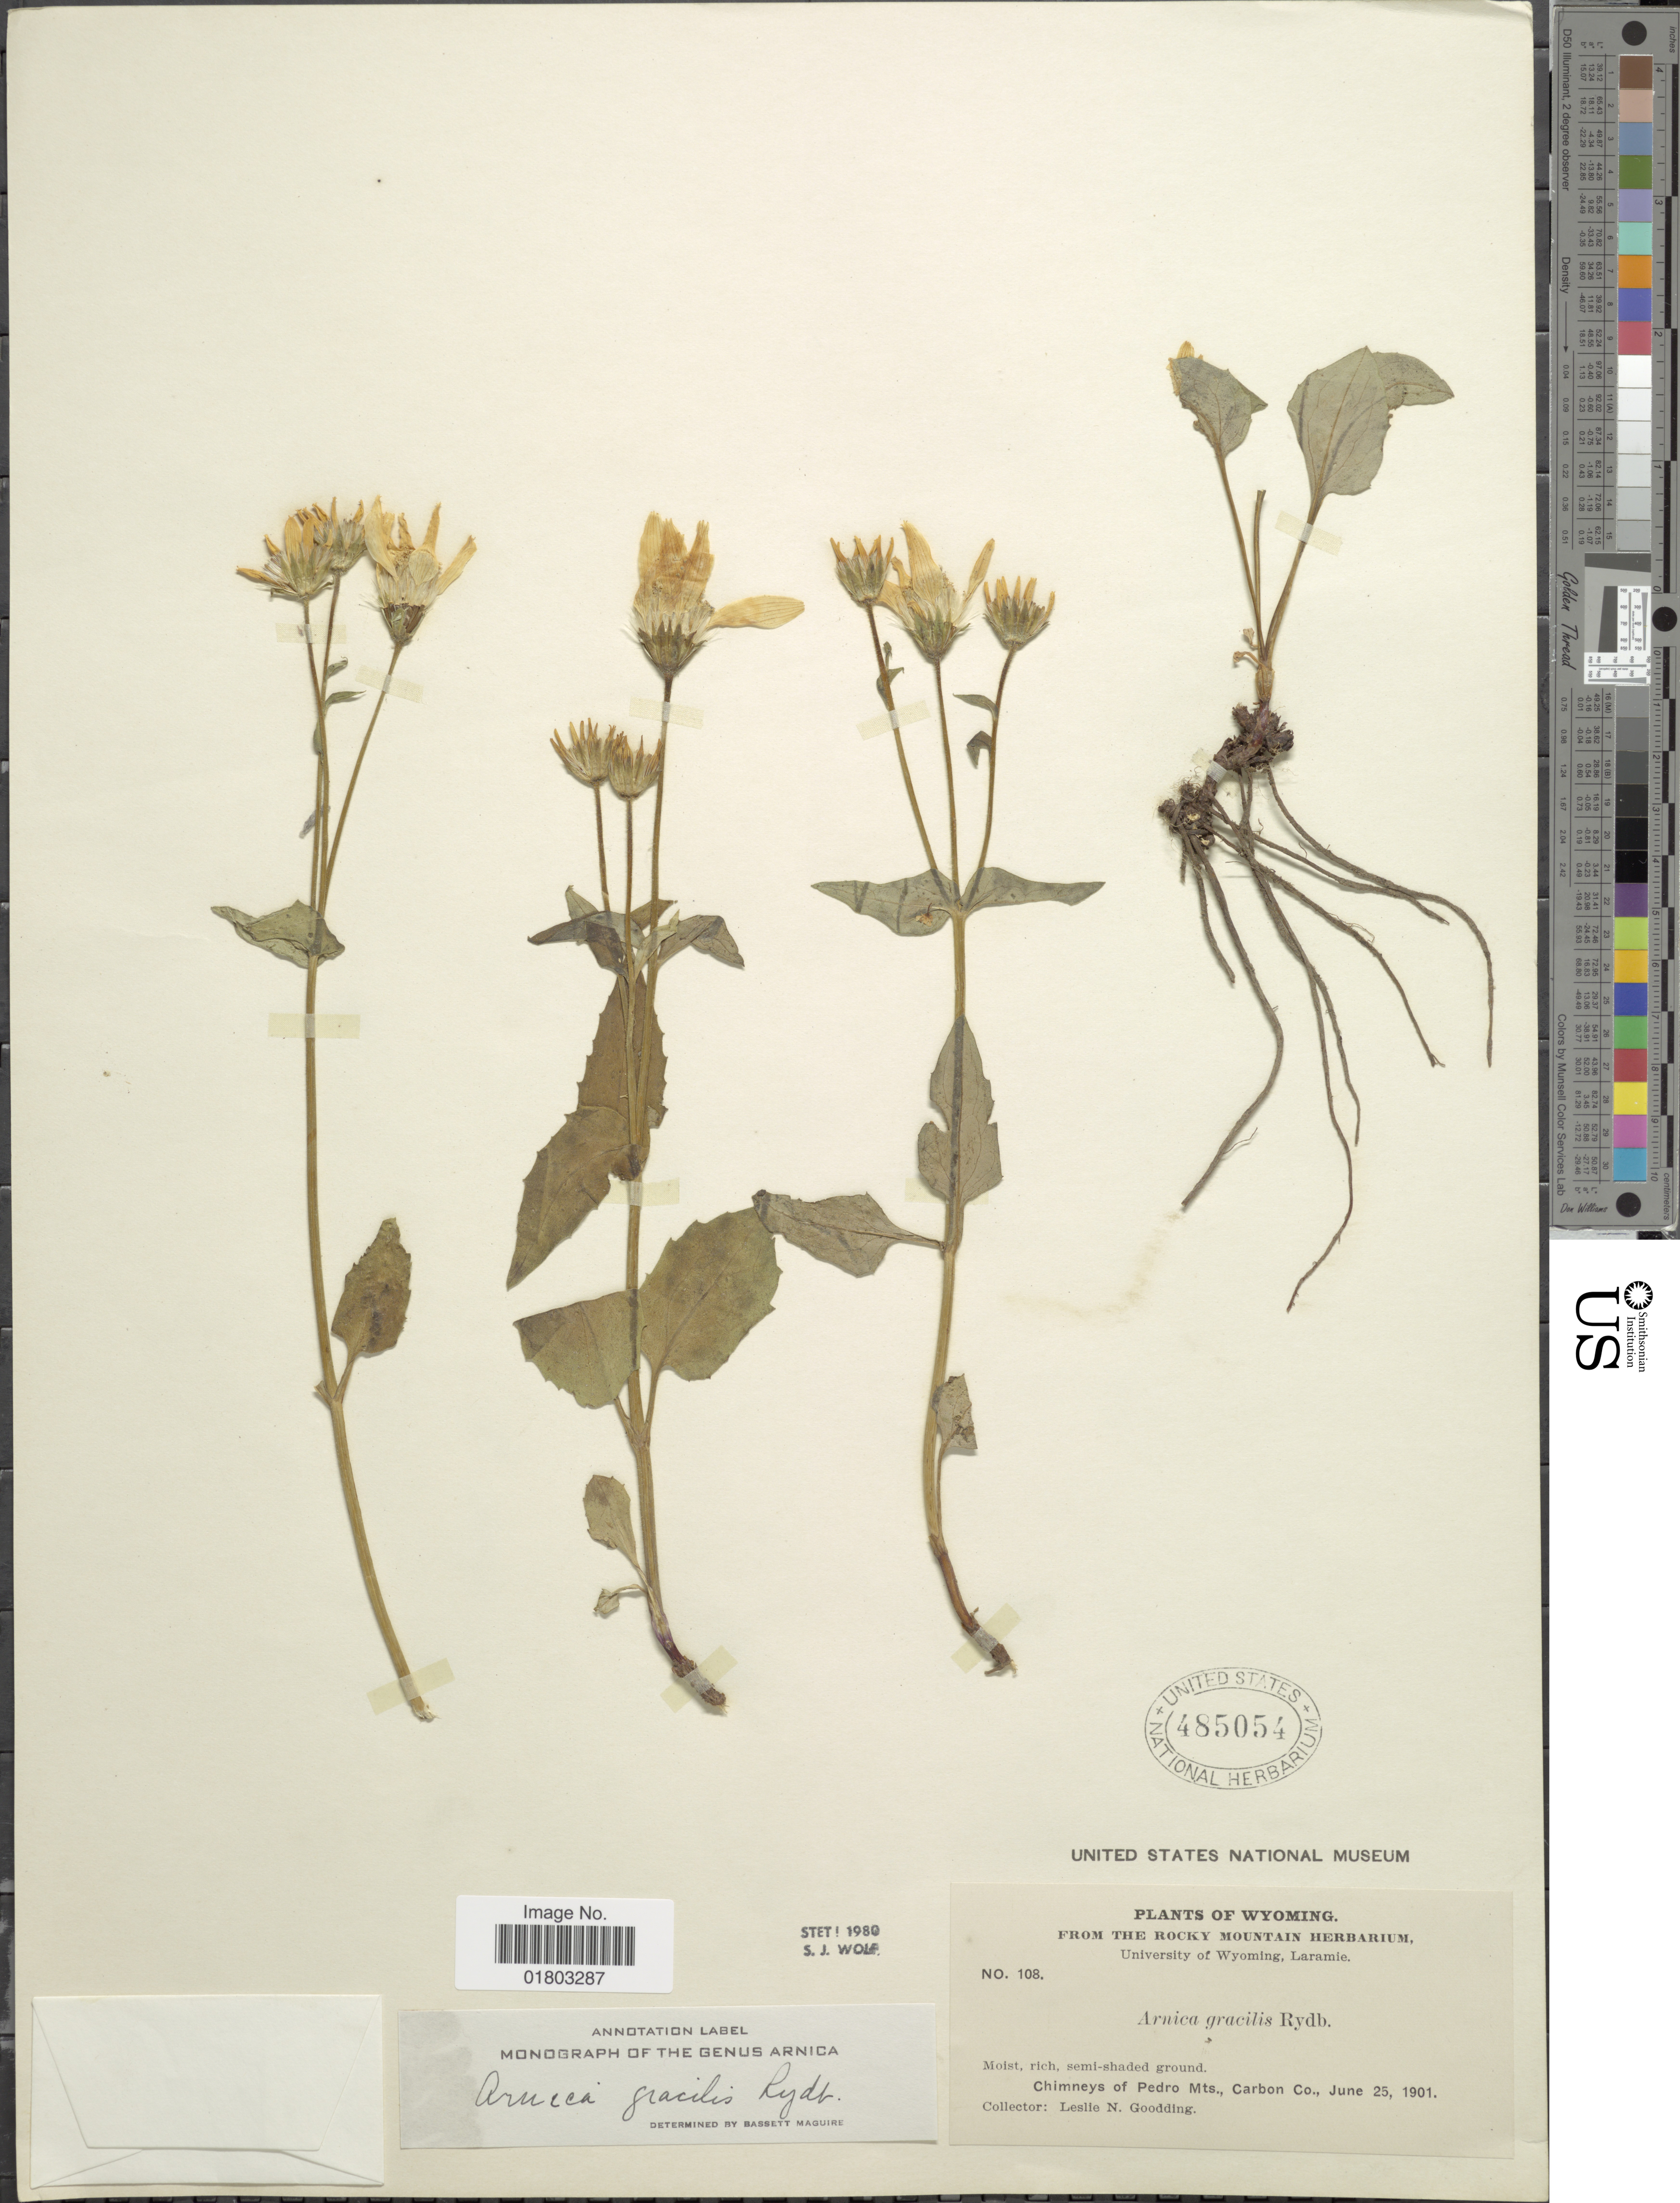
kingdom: Plantae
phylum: Tracheophyta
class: Magnoliopsida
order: Asterales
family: Asteraceae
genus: Arnica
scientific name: Arnica gracilis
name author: Rydb.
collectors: L. N. Goodding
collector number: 108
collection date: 1901-06-25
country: United States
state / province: Wyoming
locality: Moist, rich, semi-shaded ground, Chimneys of Pedro Mts., Carbon Co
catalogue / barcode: US 485054